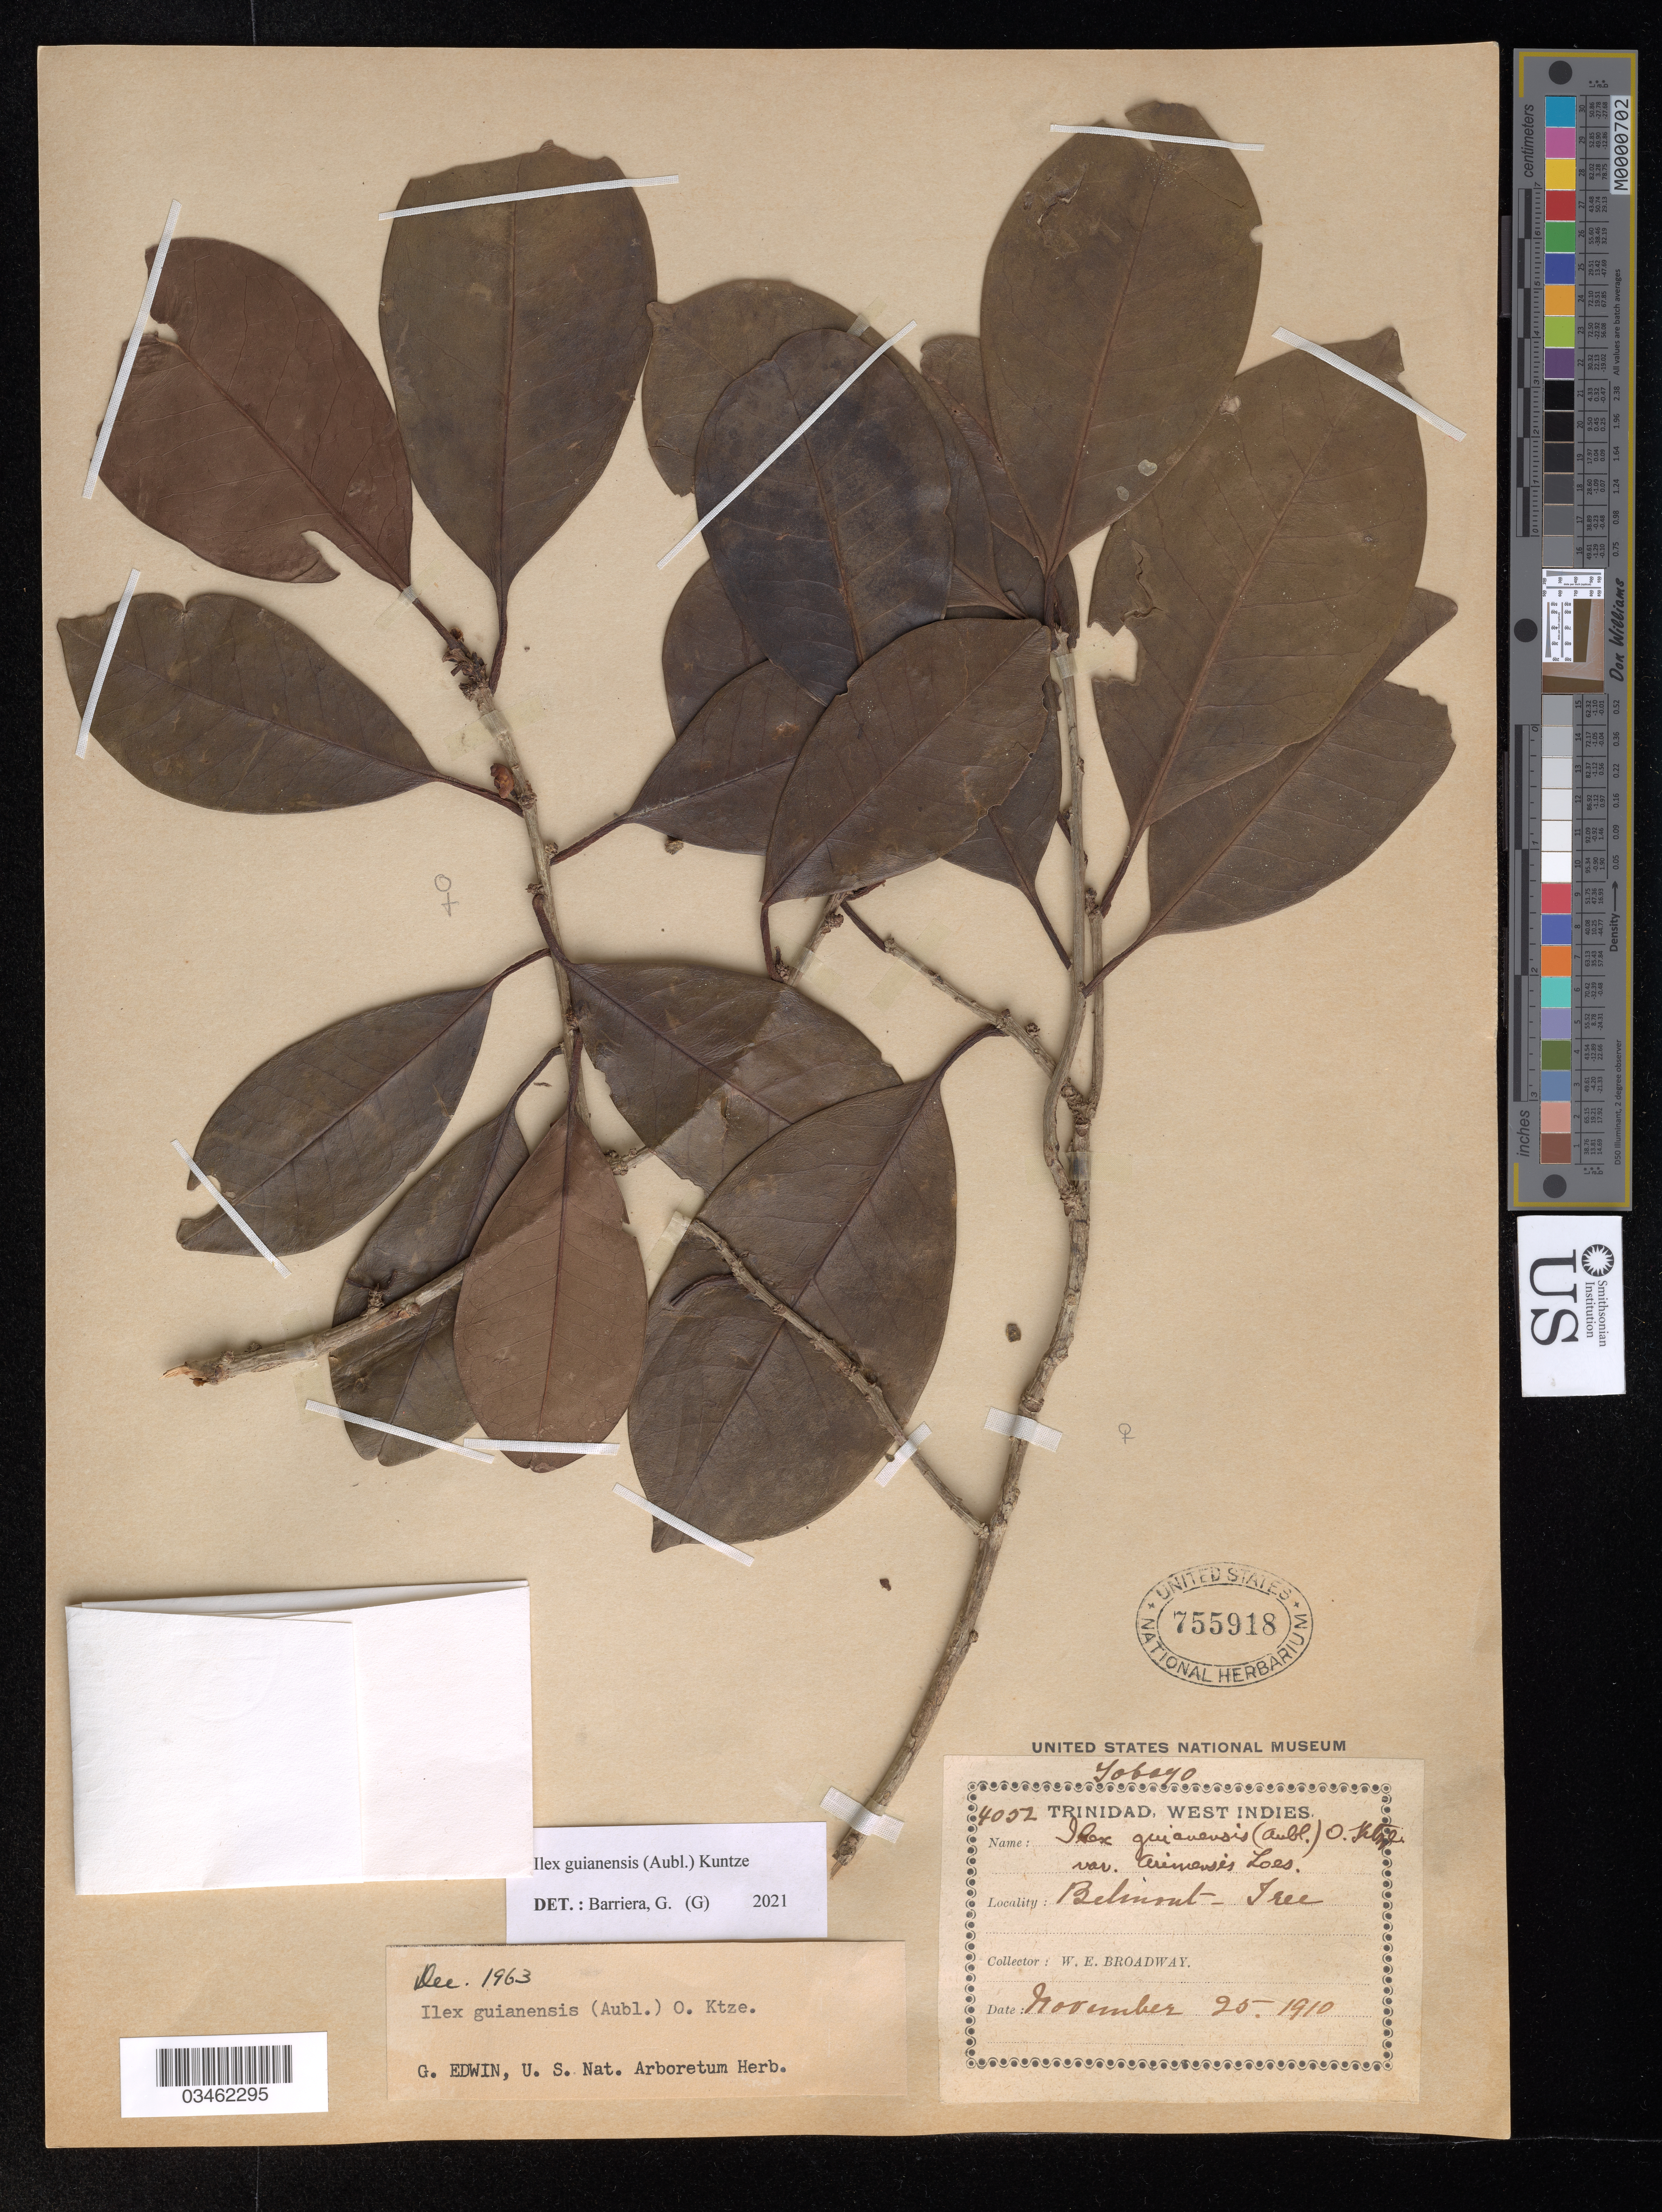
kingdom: Plantae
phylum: Tracheophyta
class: Magnoliopsida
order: Aquifoliales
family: Aquifoliaceae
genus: Ilex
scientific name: Ilex guianensis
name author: (Aubl.) Kuntze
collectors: W. E. Broadway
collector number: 4052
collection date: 1910-11-25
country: Trinidad and Tobago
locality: Tobago. Trinidad, West Indies. Belmont.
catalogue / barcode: US 755918